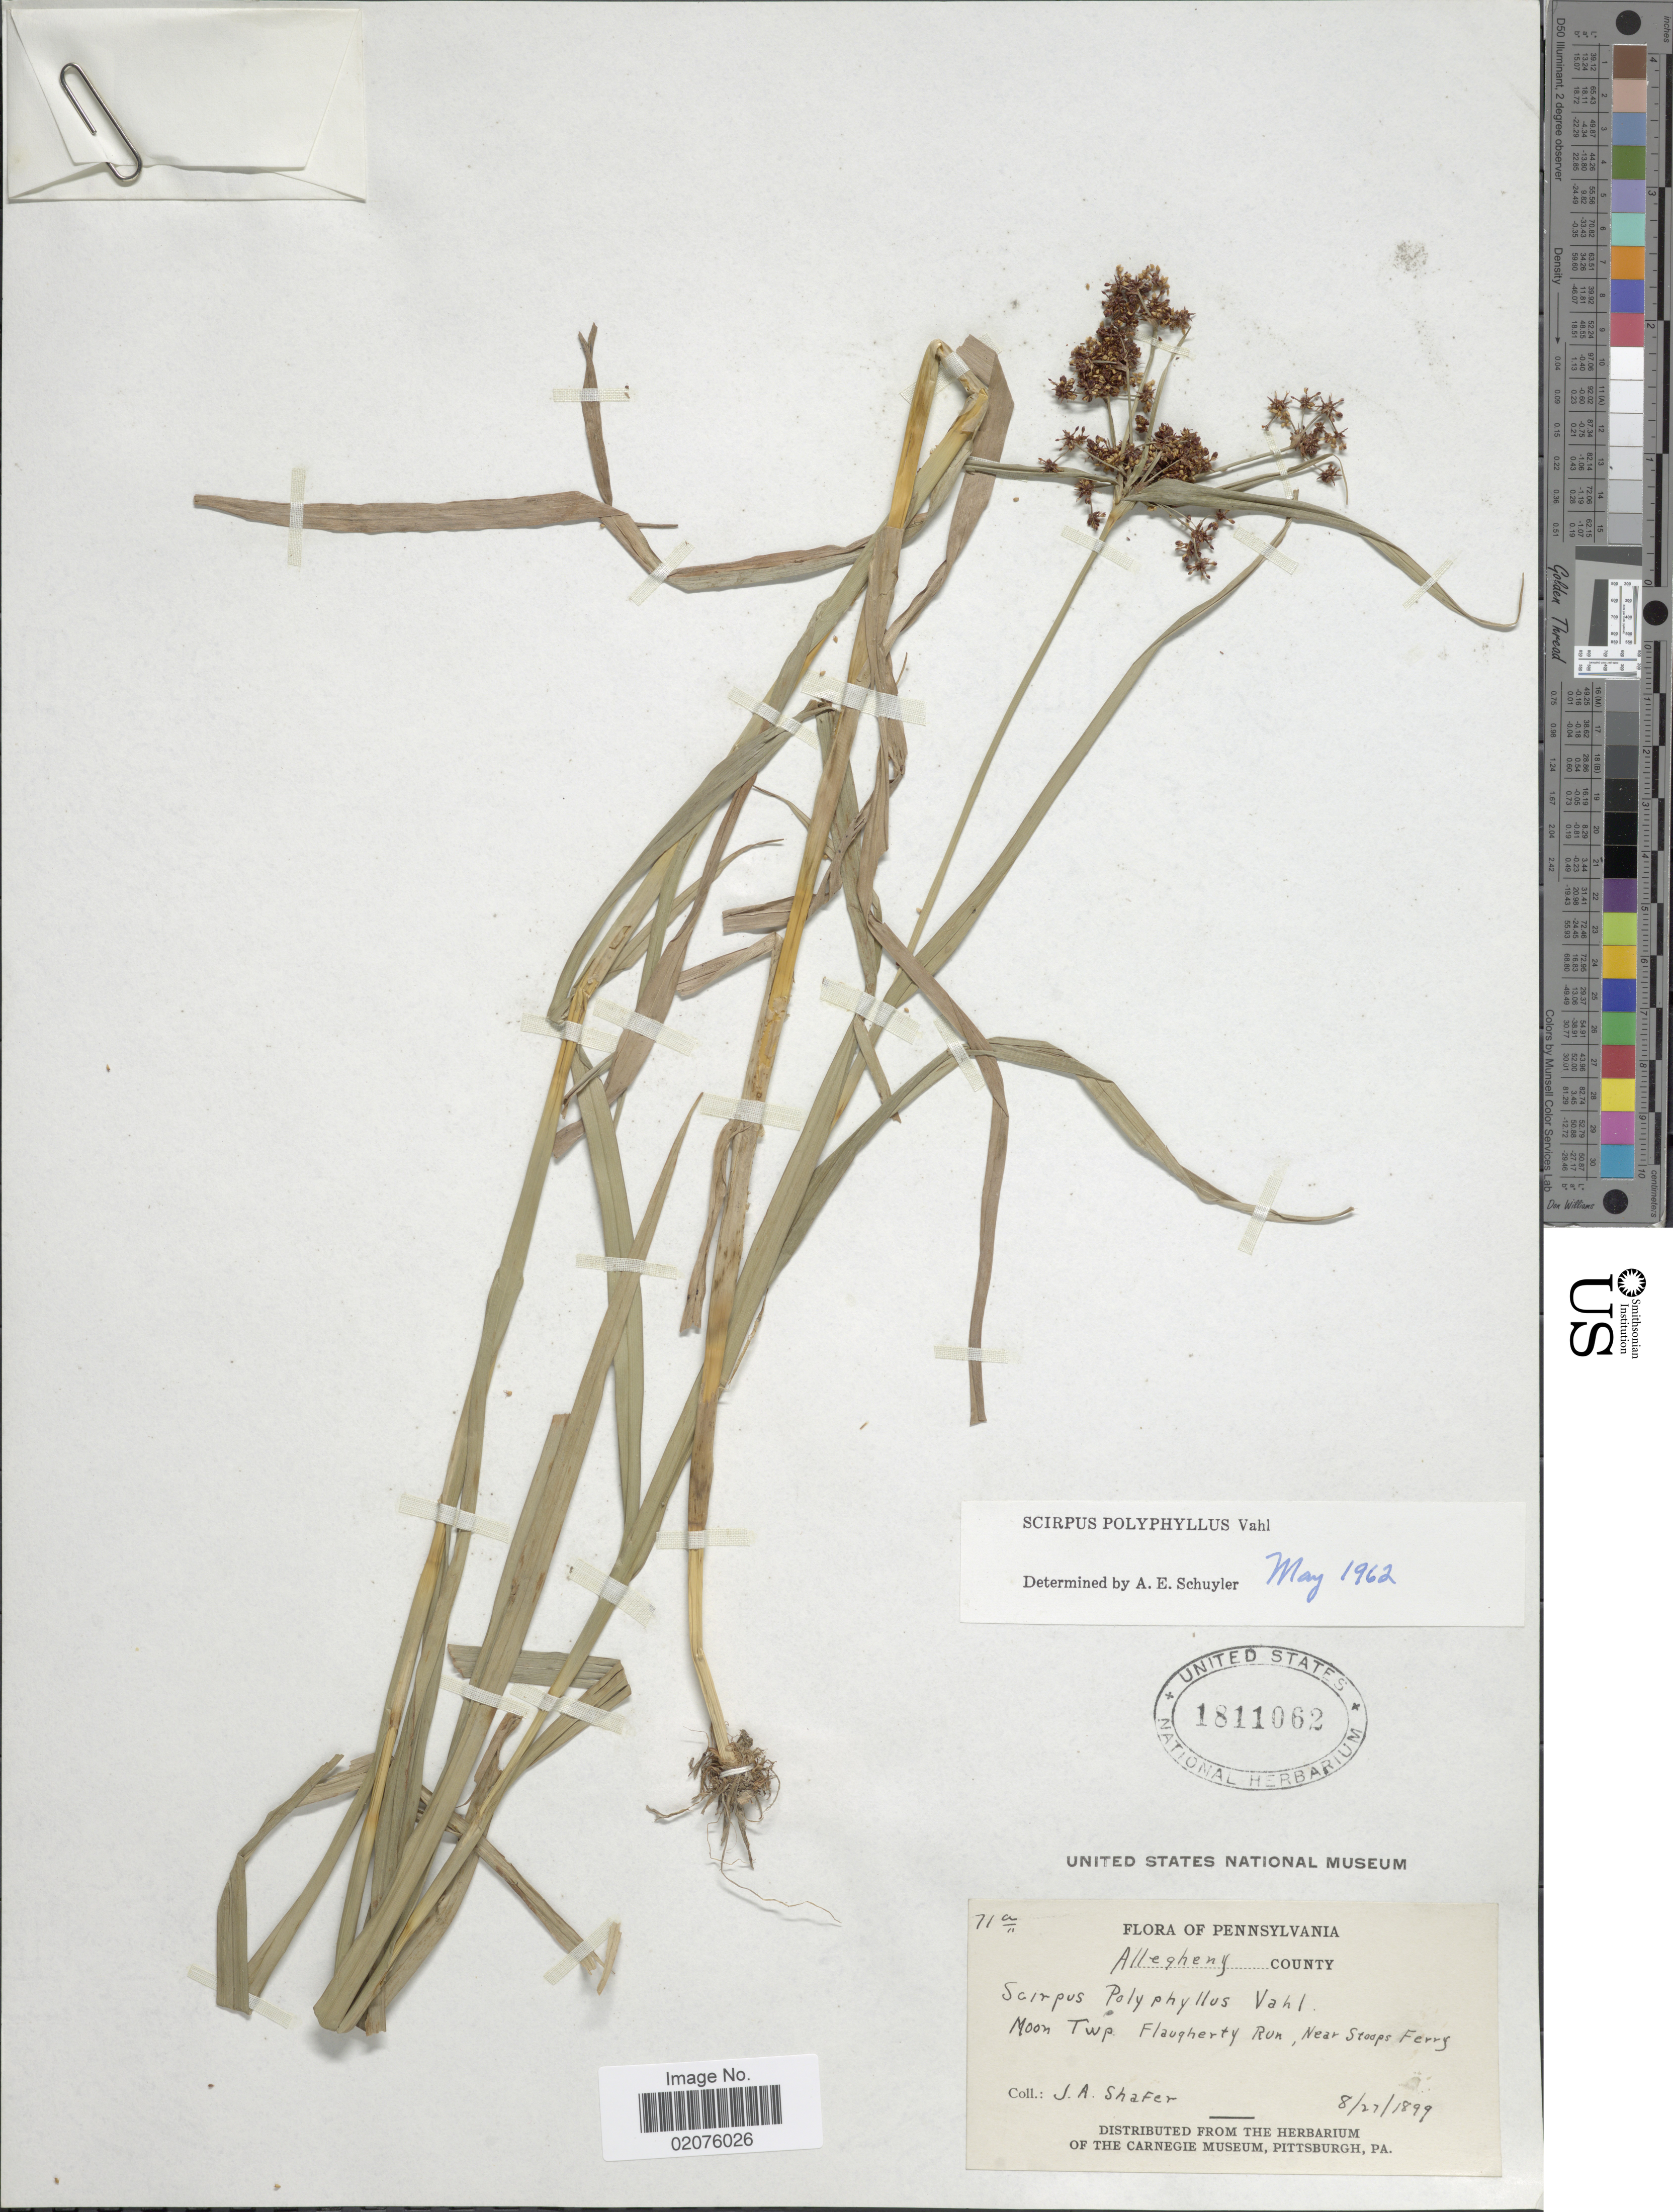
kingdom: Plantae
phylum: Tracheophyta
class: Liliopsida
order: Poales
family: Cyperaceae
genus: Scirpus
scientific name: Scirpus polyphyllus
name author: Vahl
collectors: J. A. Schafer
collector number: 71a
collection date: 1899-08-27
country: United States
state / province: Pennsylvania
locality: Moon Twp. Flaugherty Run, Near Stoops Ferry, Allegheny County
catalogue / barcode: US 1811062